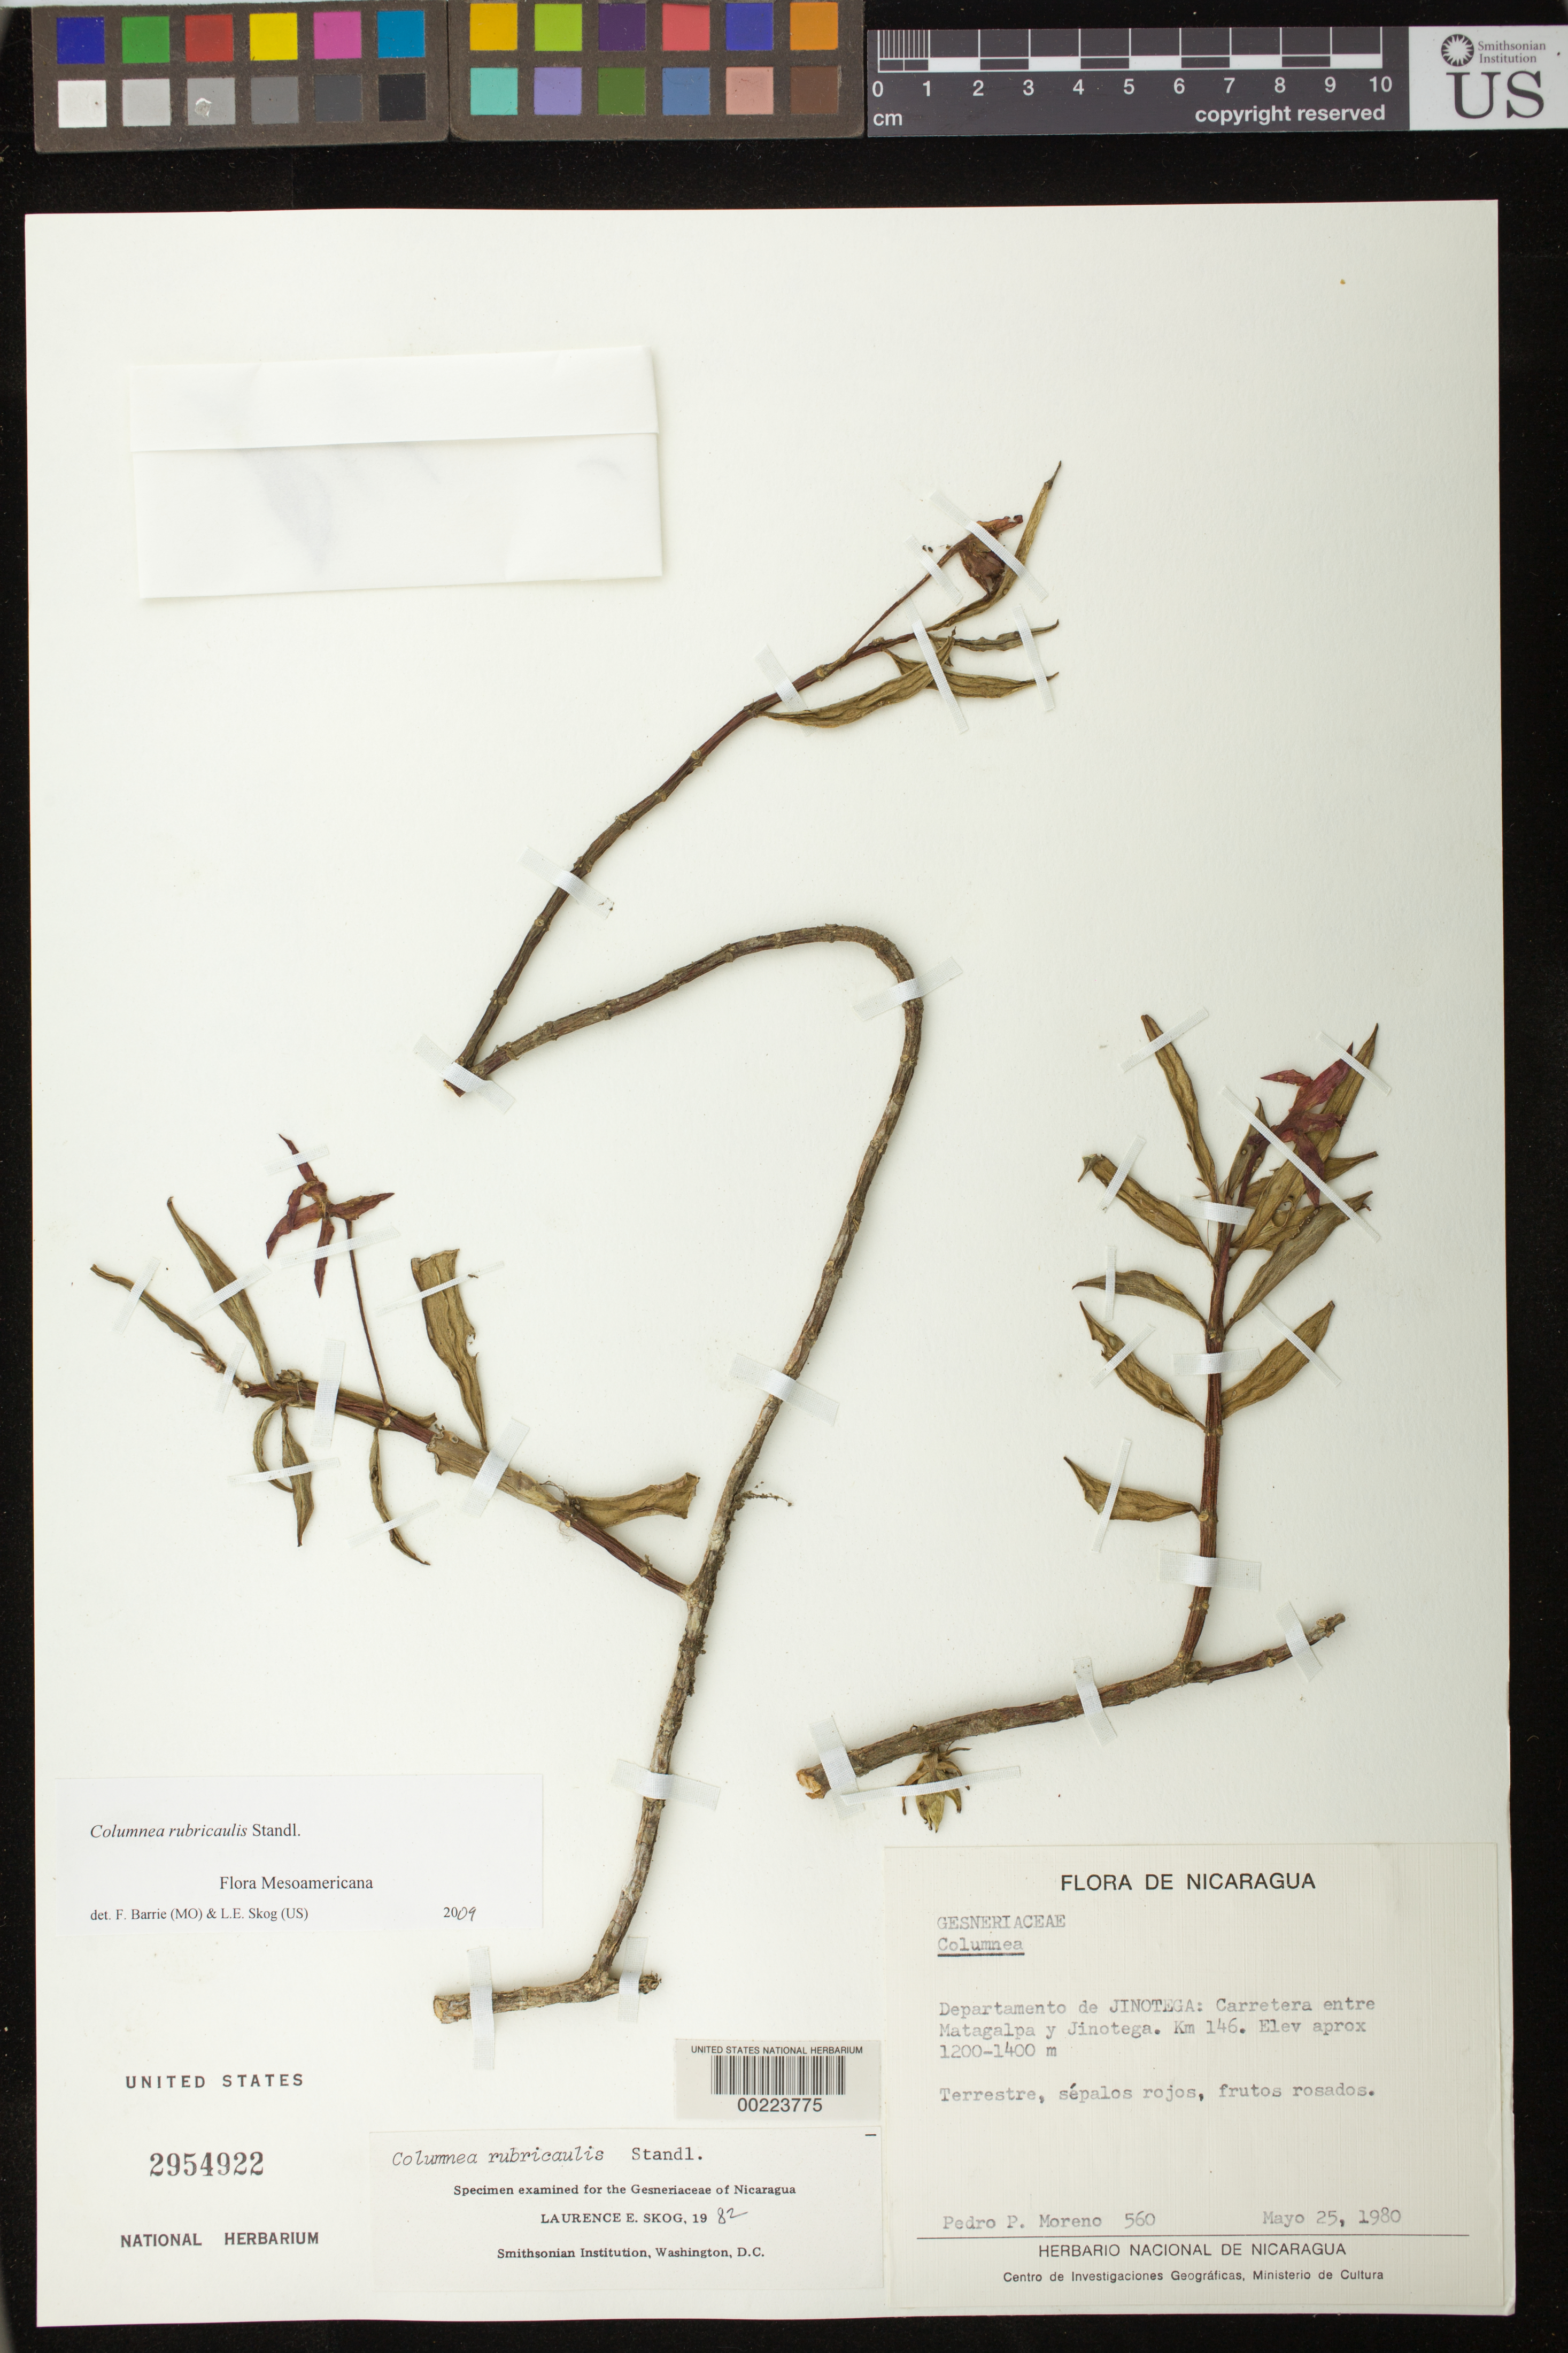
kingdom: Plantae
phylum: Tracheophyta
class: Magnoliopsida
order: Lamiales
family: Gesneriaceae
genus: Columnea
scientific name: Columnea rubricaulis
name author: Standl.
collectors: P. Moreno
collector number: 560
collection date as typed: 25 May 1980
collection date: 1980-05-25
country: Nicaragua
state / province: Jinotega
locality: Highway between Matagalpa and Jinotega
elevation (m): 1200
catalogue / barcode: US 2954922